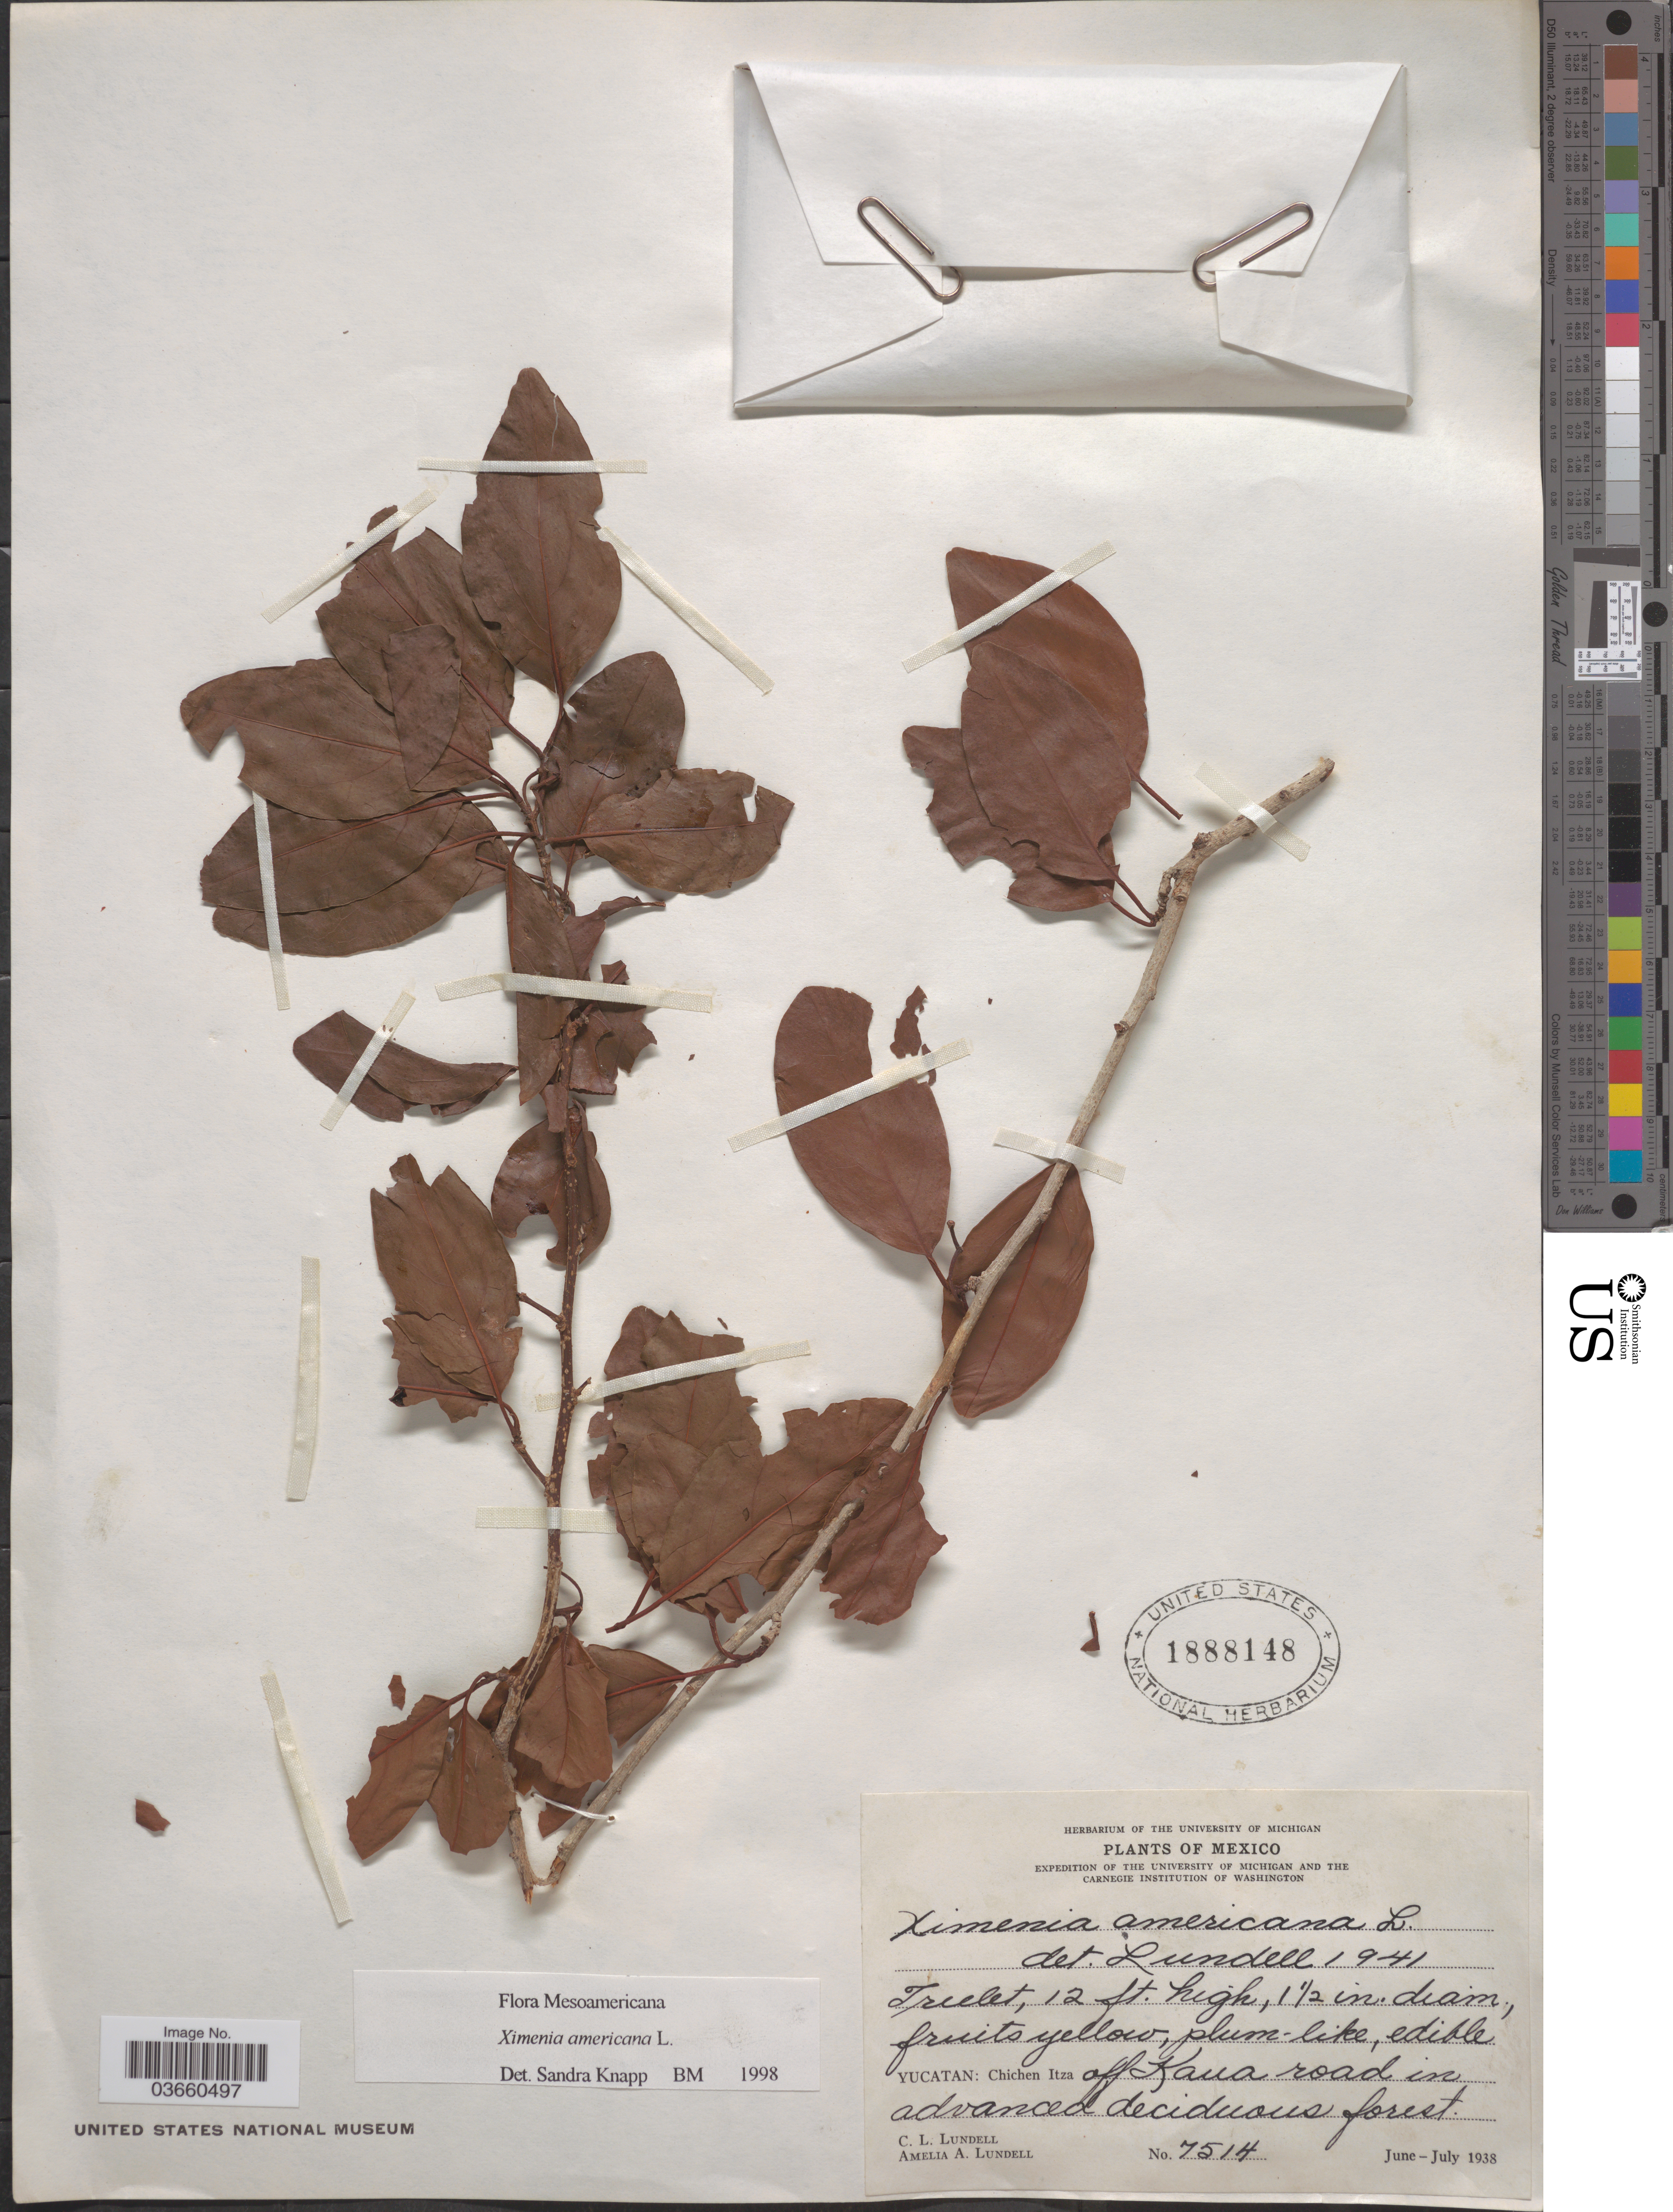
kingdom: Plantae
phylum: Tracheophyta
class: Magnoliopsida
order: Santalales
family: Ximeniaceae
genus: Ximenia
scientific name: Ximenia americana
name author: L.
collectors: C. L. Lundell & A. A. Lundell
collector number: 7514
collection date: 1938-06/1938-07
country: Mexico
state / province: Yucatán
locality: Chichen Itza off Kaua road in advanced deciduous forest.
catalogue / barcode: US 1888148